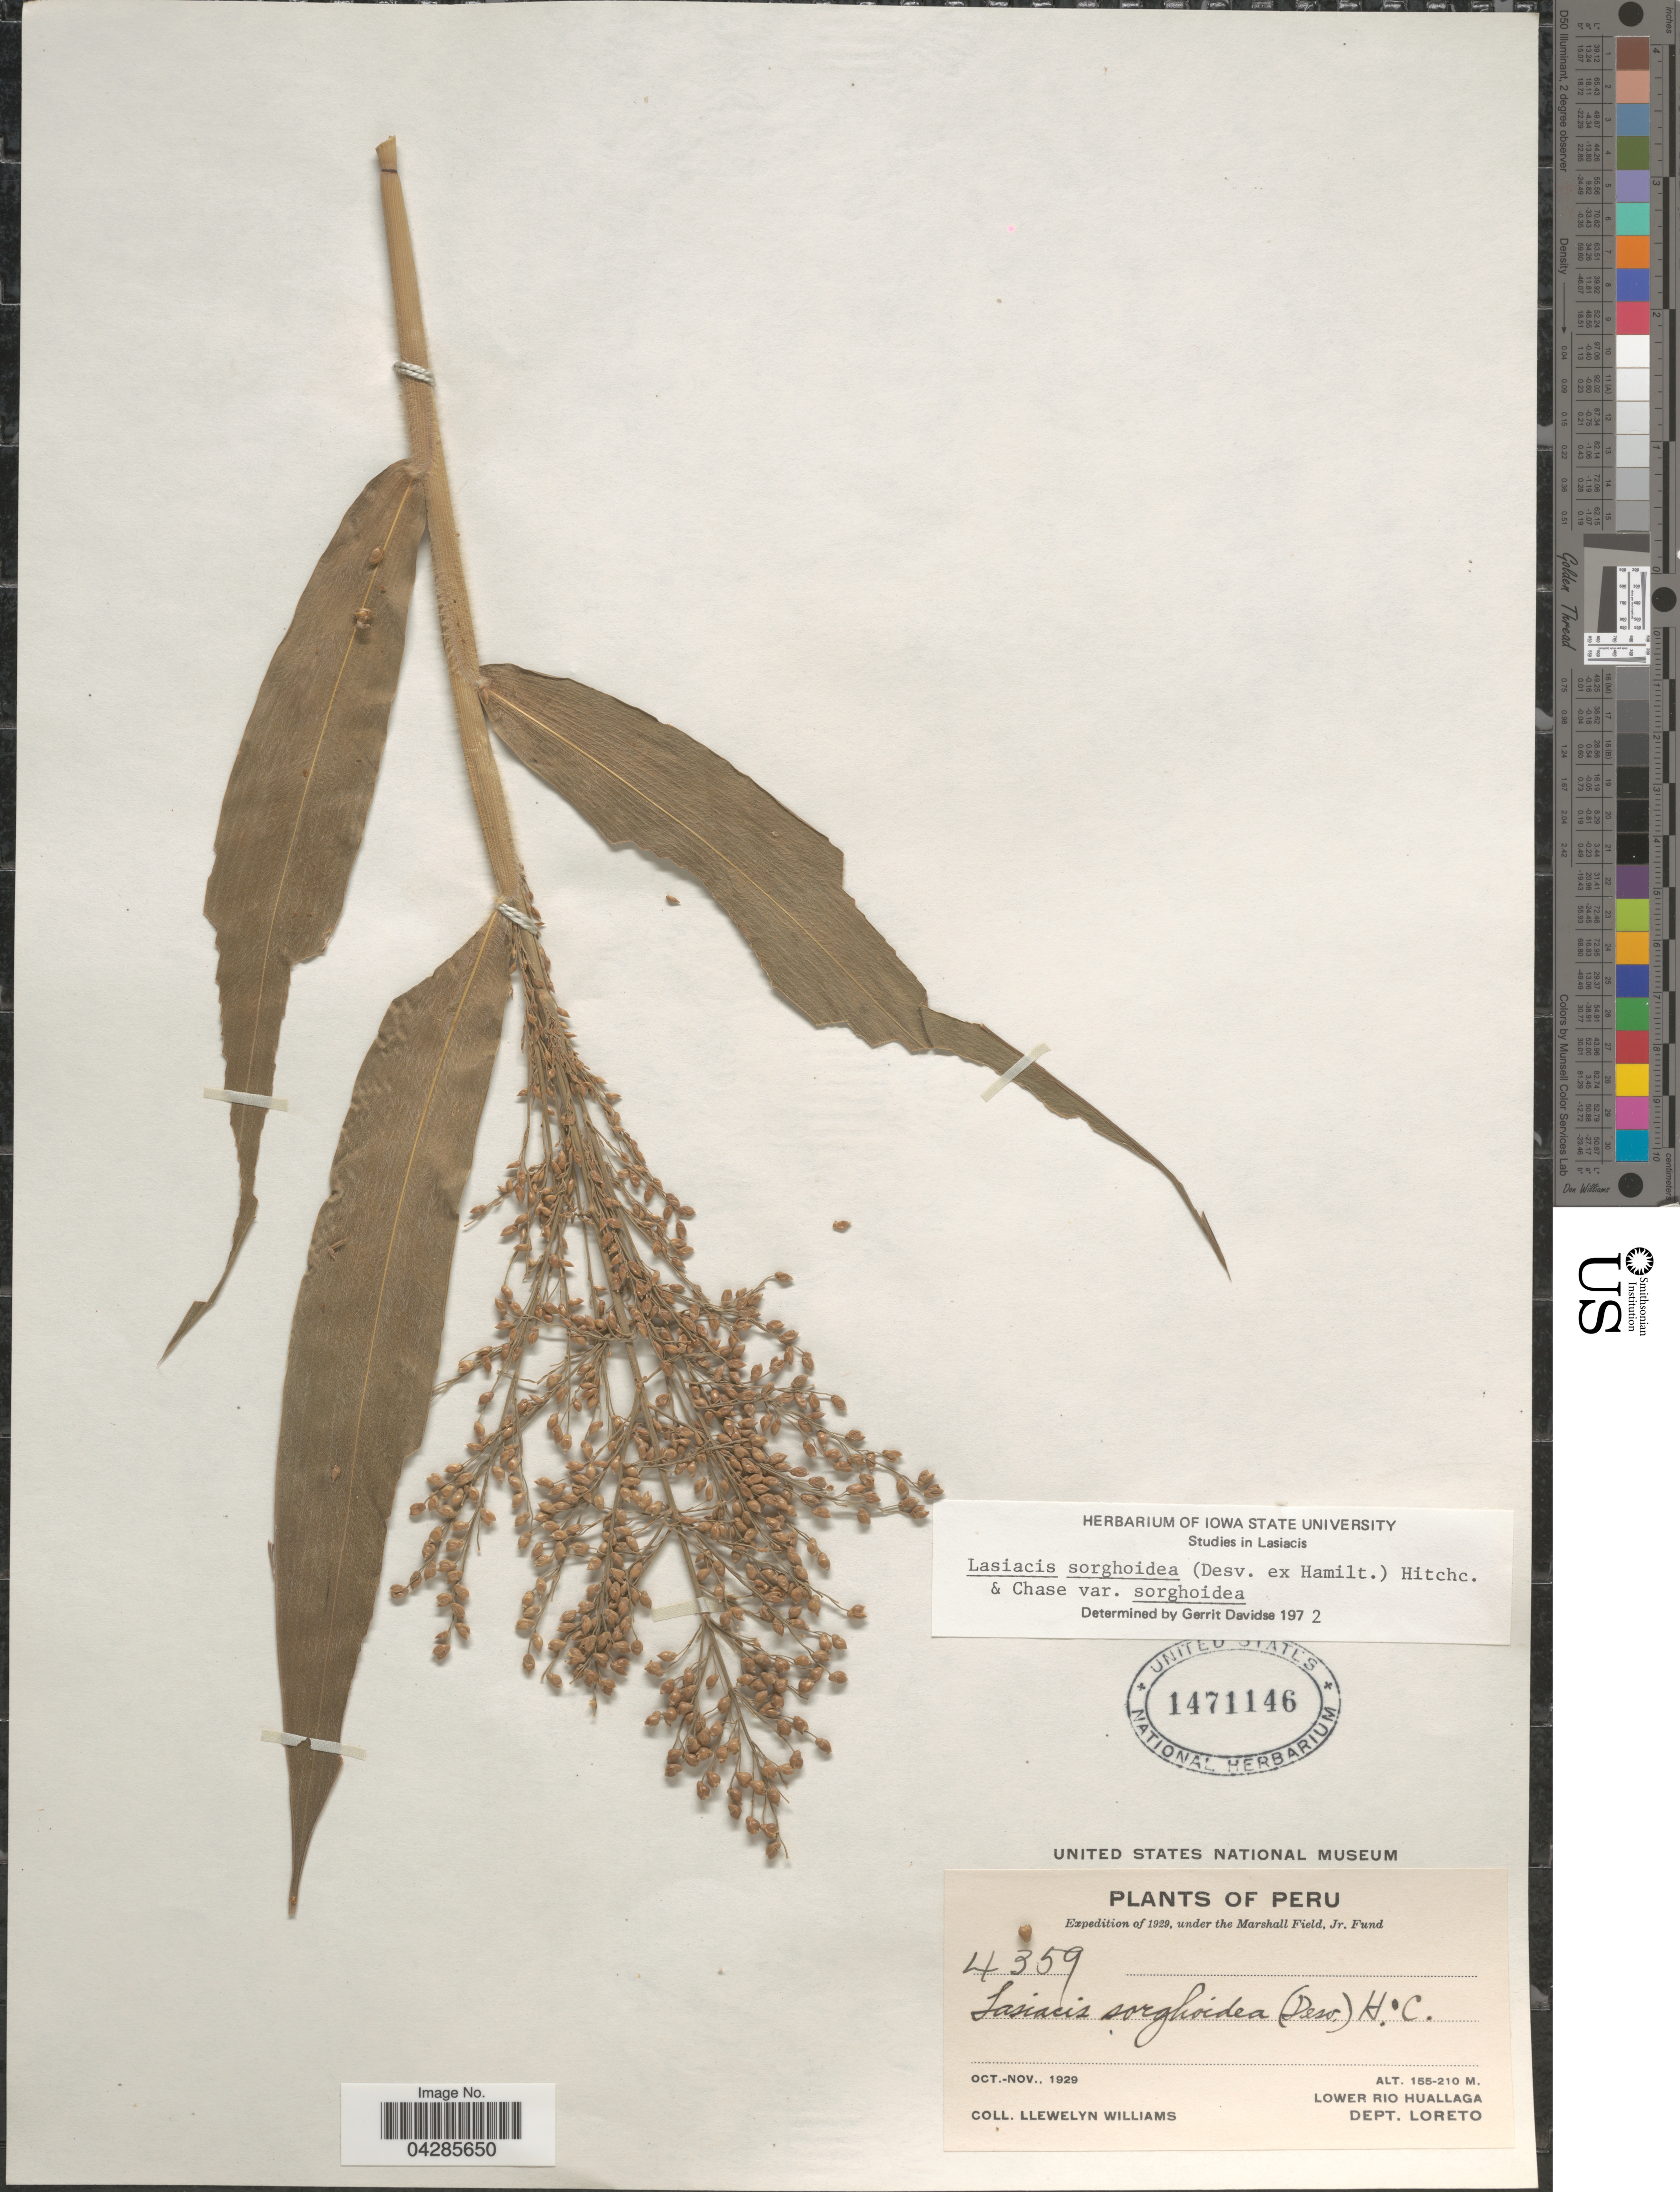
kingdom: Plantae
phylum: Tracheophyta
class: Liliopsida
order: Poales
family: Poaceae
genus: Lasiacis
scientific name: Lasiacis sorghoidea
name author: (Desv. ex Ham.) Hitchc. & Chase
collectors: Ll. Williams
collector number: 4359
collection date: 1929-10/1929-11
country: Peru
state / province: Loreto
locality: Expedition of 1929. Lower Rio Huallaga. Dept. Loreto.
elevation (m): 155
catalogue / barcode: US 1471146